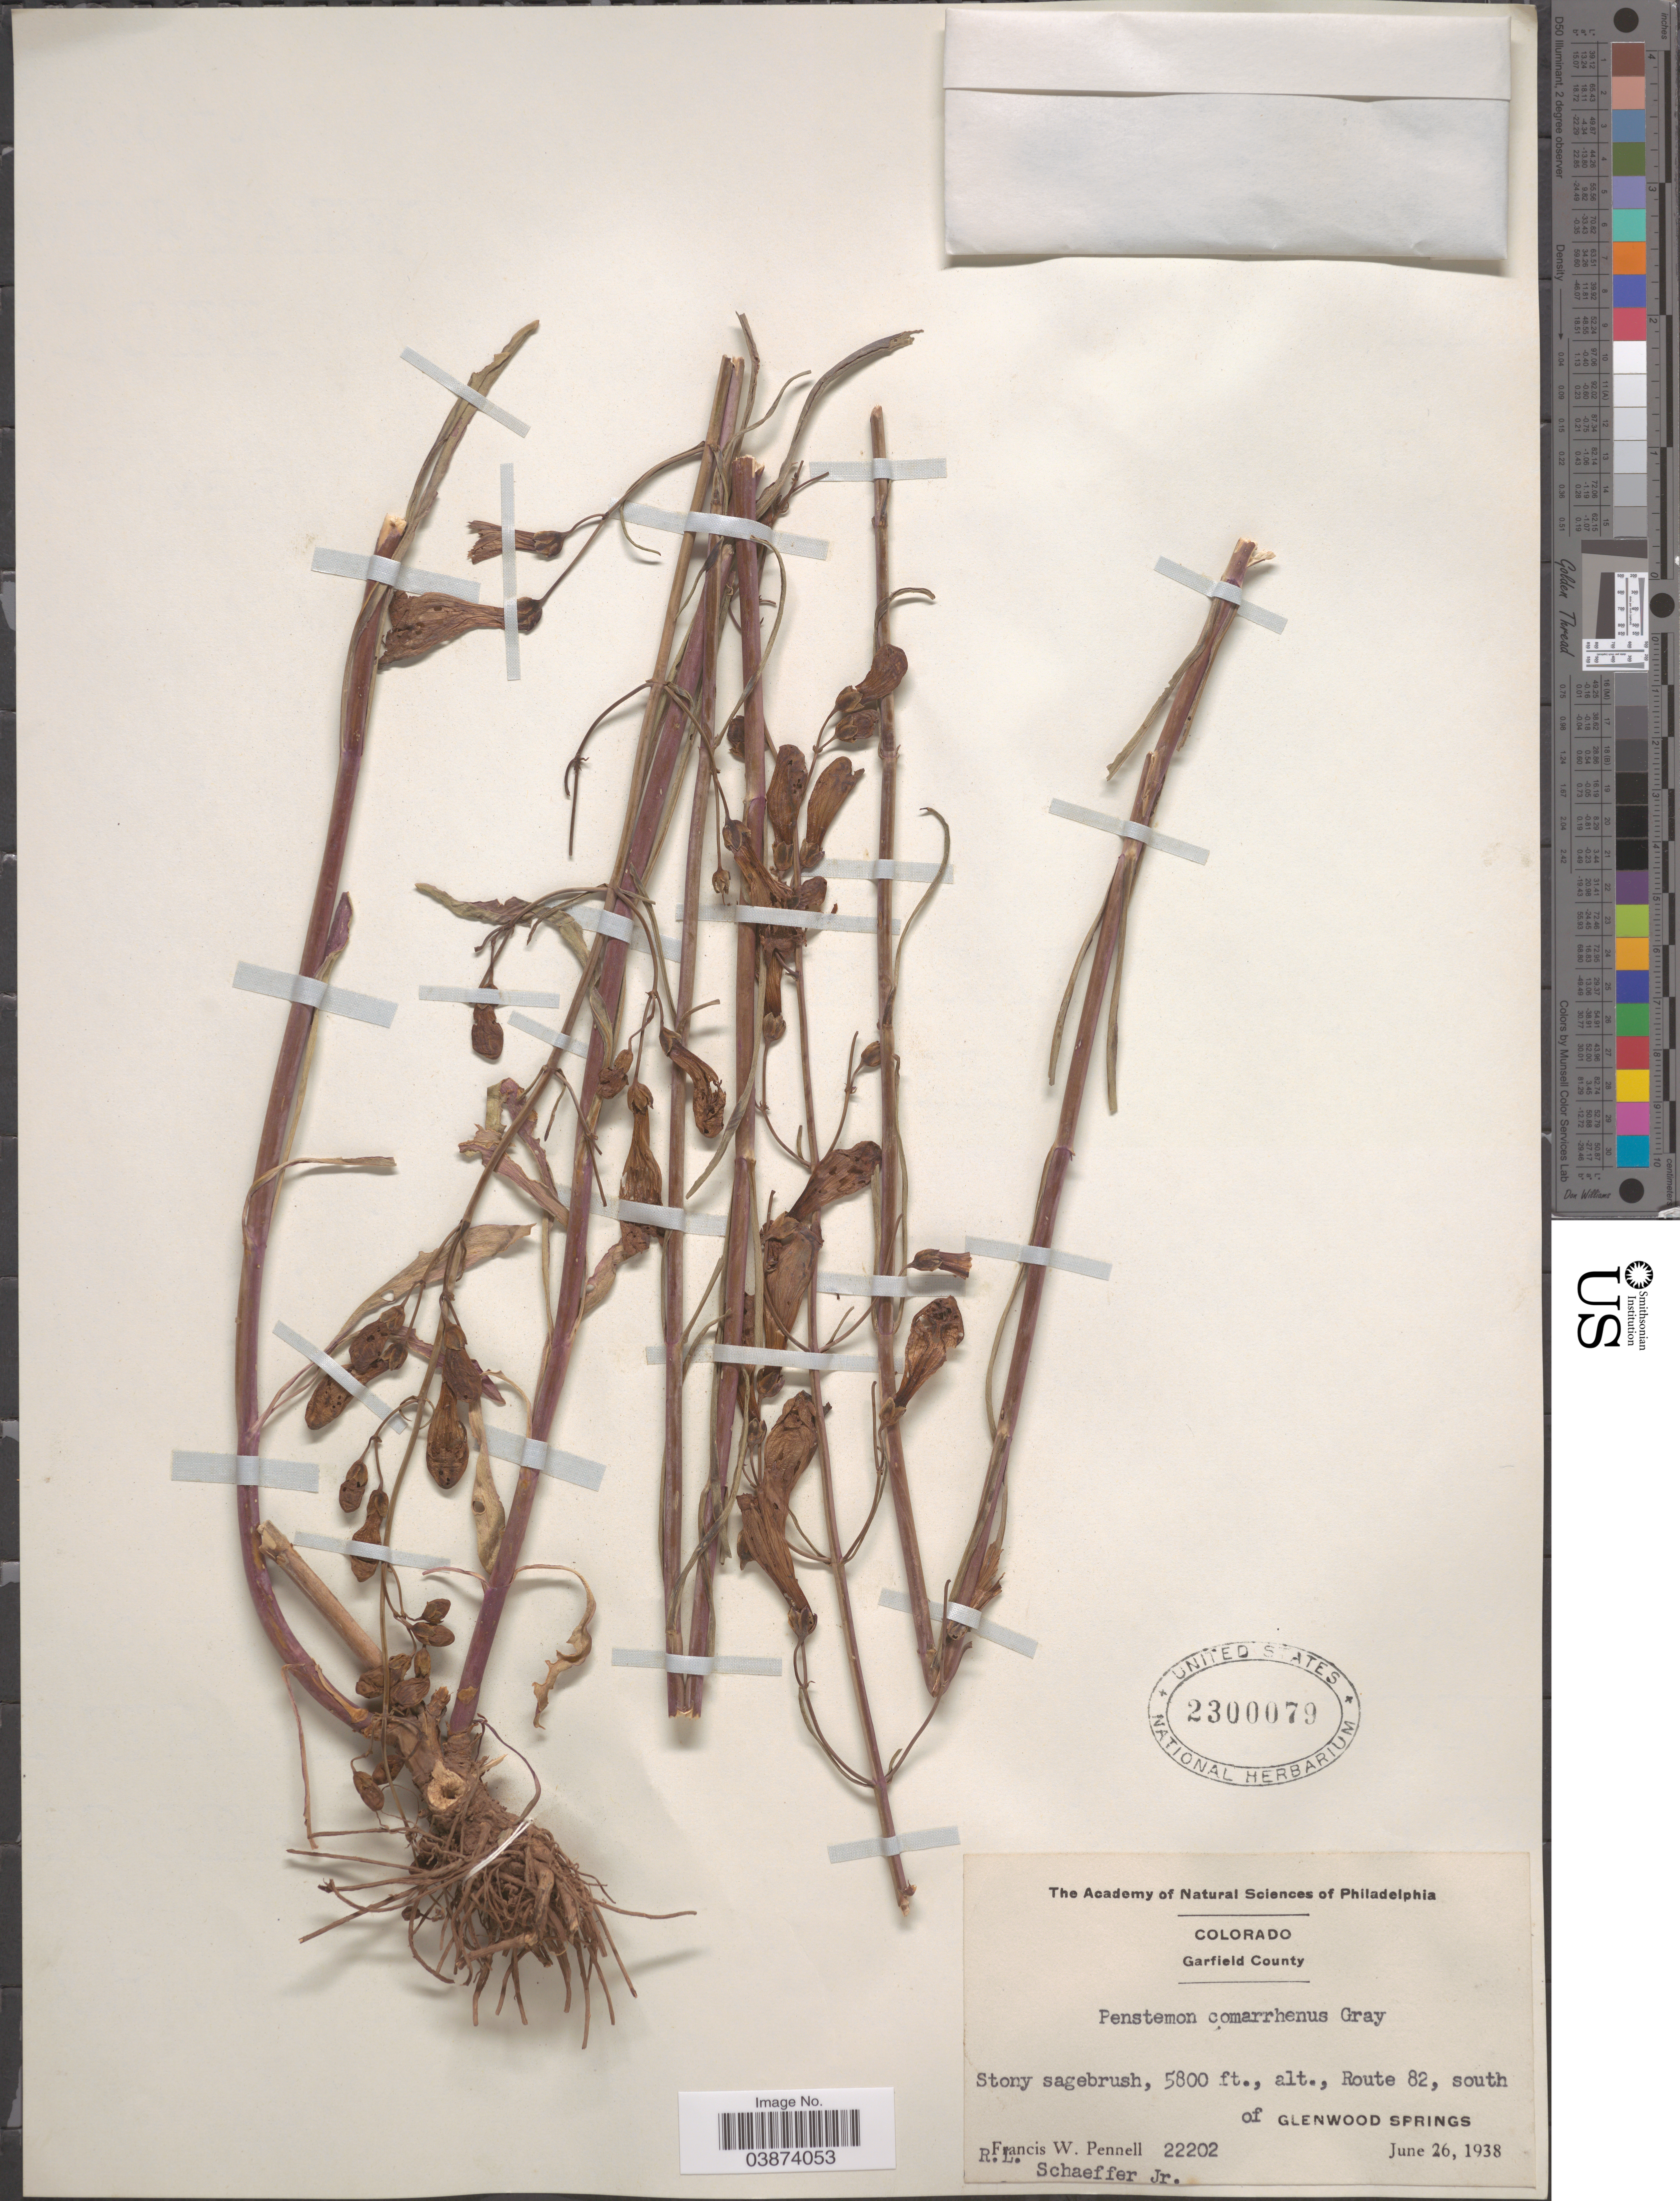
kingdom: Plantae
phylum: Tracheophyta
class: Magnoliopsida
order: Lamiales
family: Plantaginaceae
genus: Penstemon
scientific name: Penstemon comarrhenus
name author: A. Gray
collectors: F. W. Pennell & R. L. Schaeffer Jr.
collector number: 22202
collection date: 1938-06-26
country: United States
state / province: Colorado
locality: Garfield County. Stony sagebrush, Route 82, south of Glenwood Springs.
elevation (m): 1768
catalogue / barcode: US 2300079